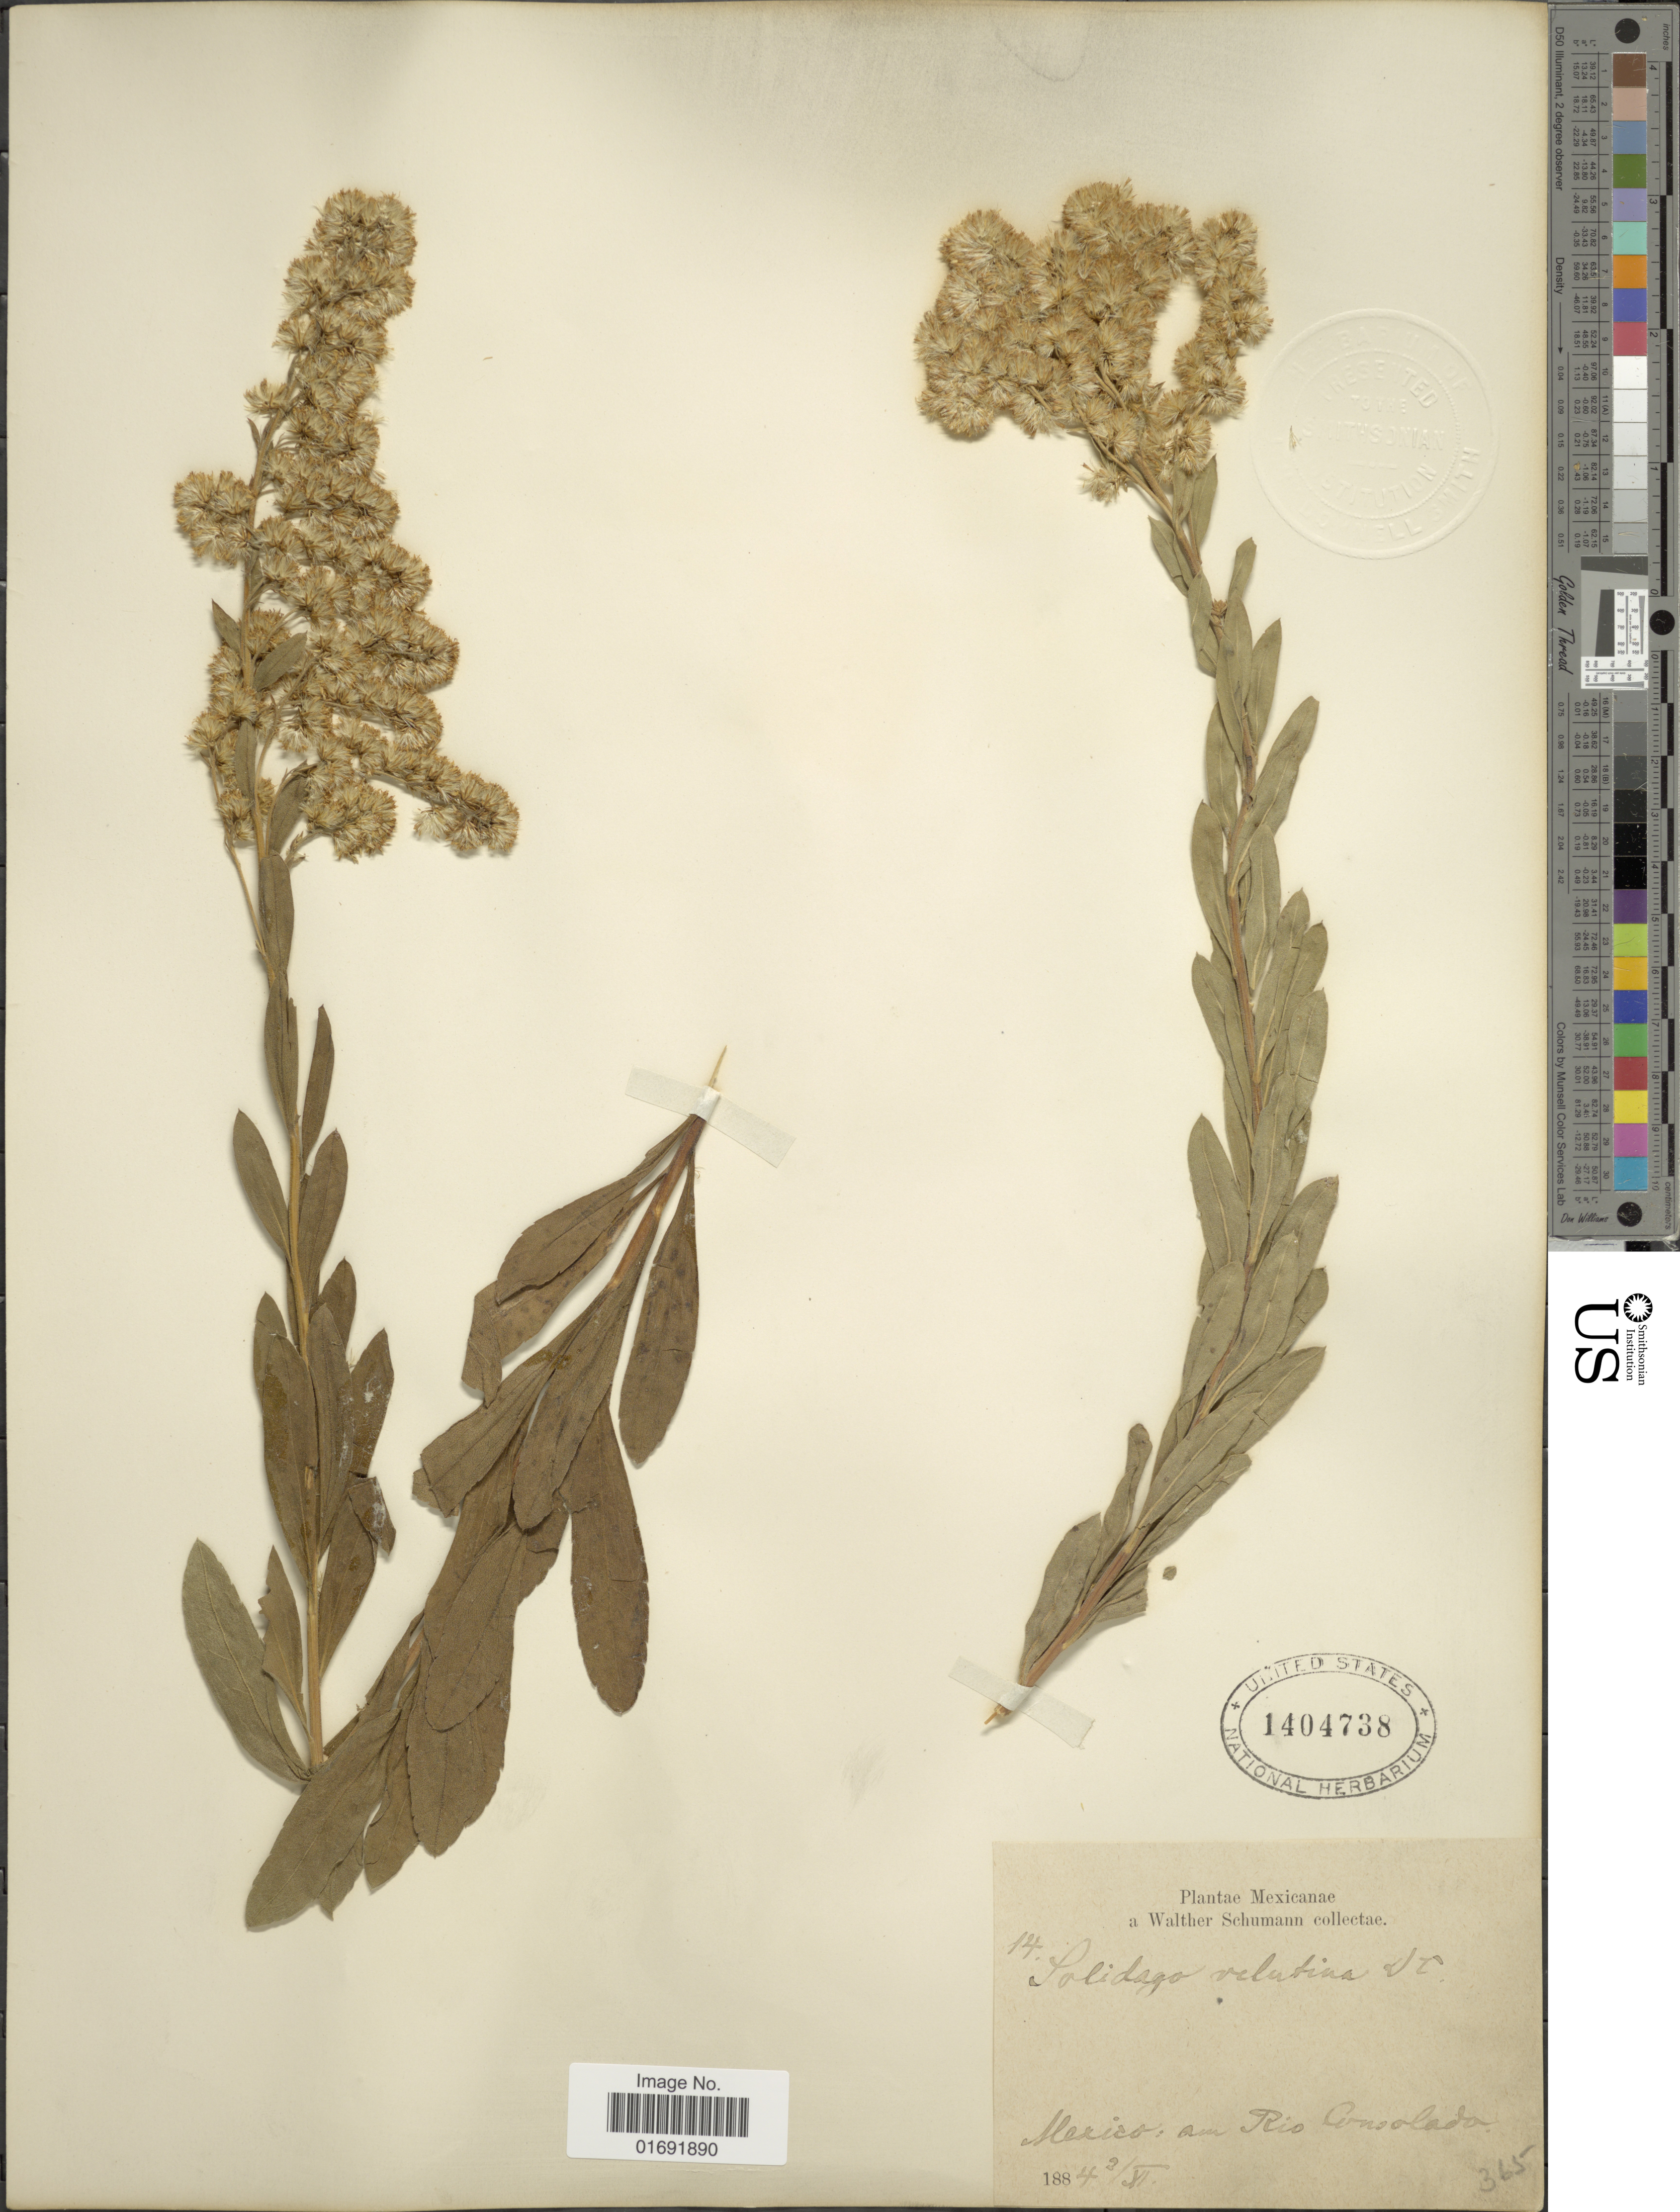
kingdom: Plantae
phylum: Tracheophyta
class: Magnoliopsida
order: Asterales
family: Asteraceae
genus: Solidago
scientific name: Solidago velutina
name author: DC.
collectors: W. Schumann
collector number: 14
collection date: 1884-11-03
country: Mexico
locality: Au Rio Conoolada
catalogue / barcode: US 1404738